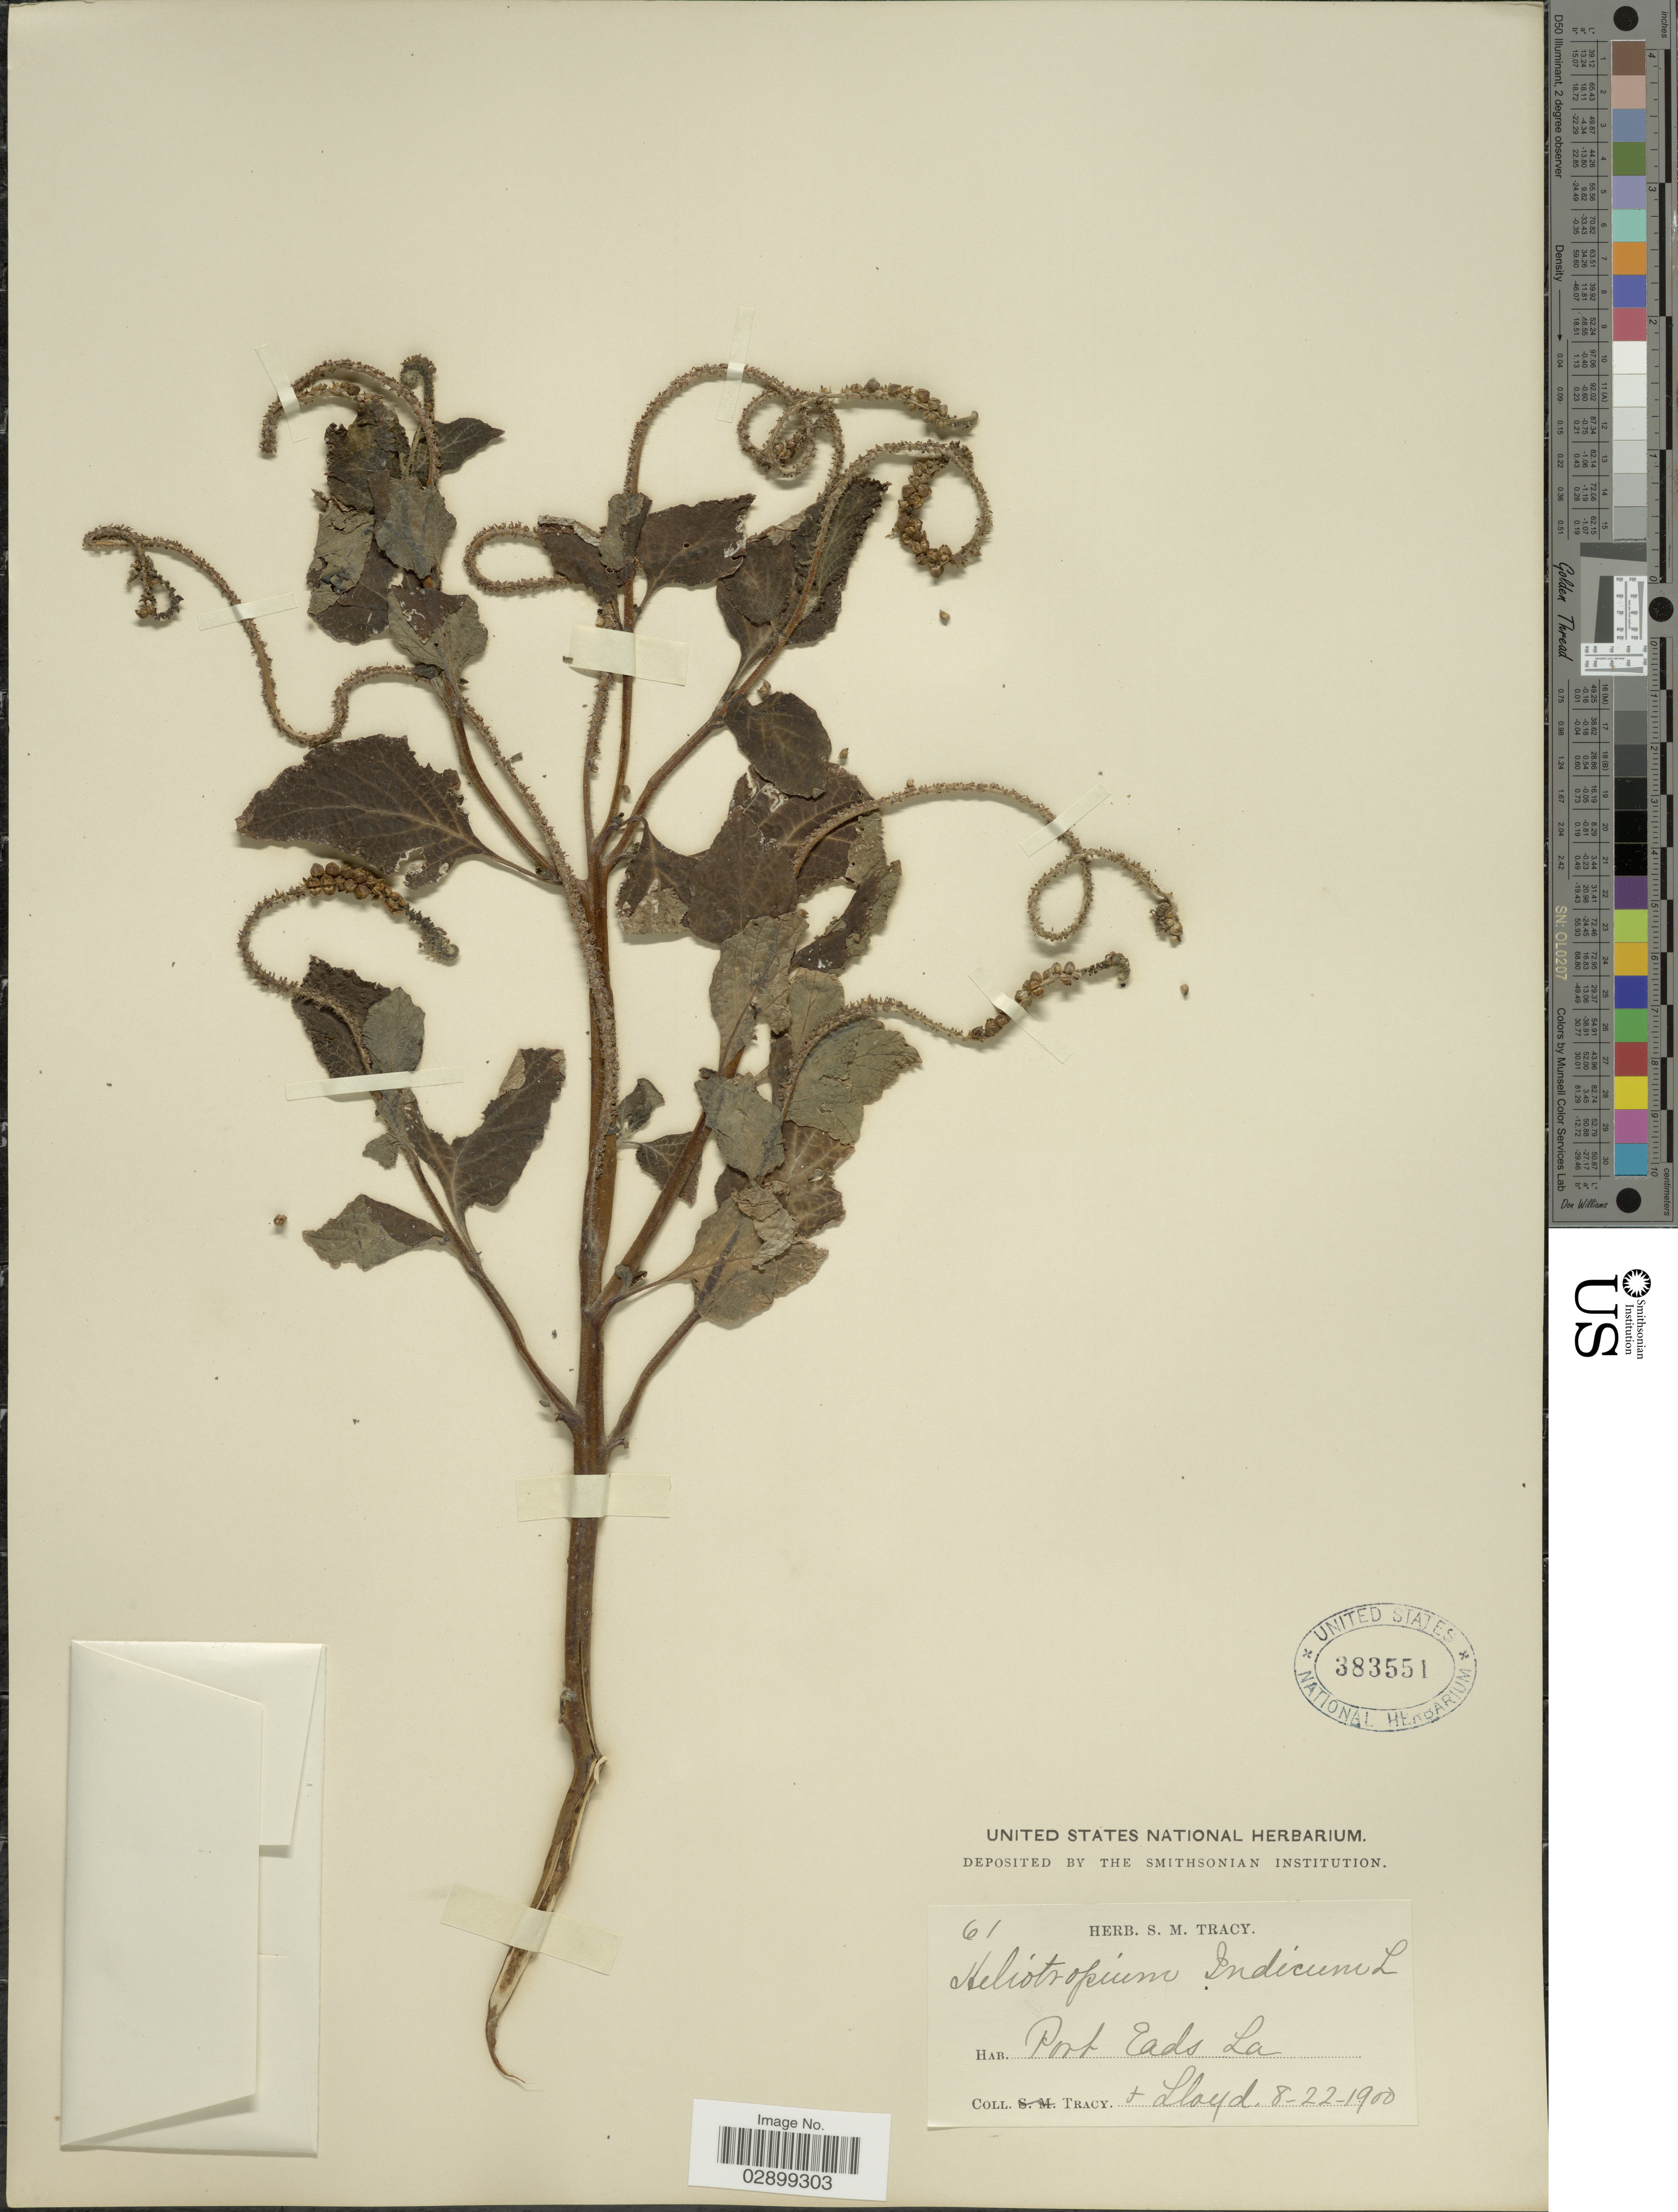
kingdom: Plantae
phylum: Tracheophyta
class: Magnoliopsida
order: Boraginales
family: Heliotropiaceae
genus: Heliotropium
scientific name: Heliotropium indicum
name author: L.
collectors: S. M. Tracy & -- Lloyd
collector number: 61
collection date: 1900-08-22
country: United States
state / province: Louisiana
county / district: Plaquemines Parish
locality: Port Eads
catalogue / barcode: US 383551